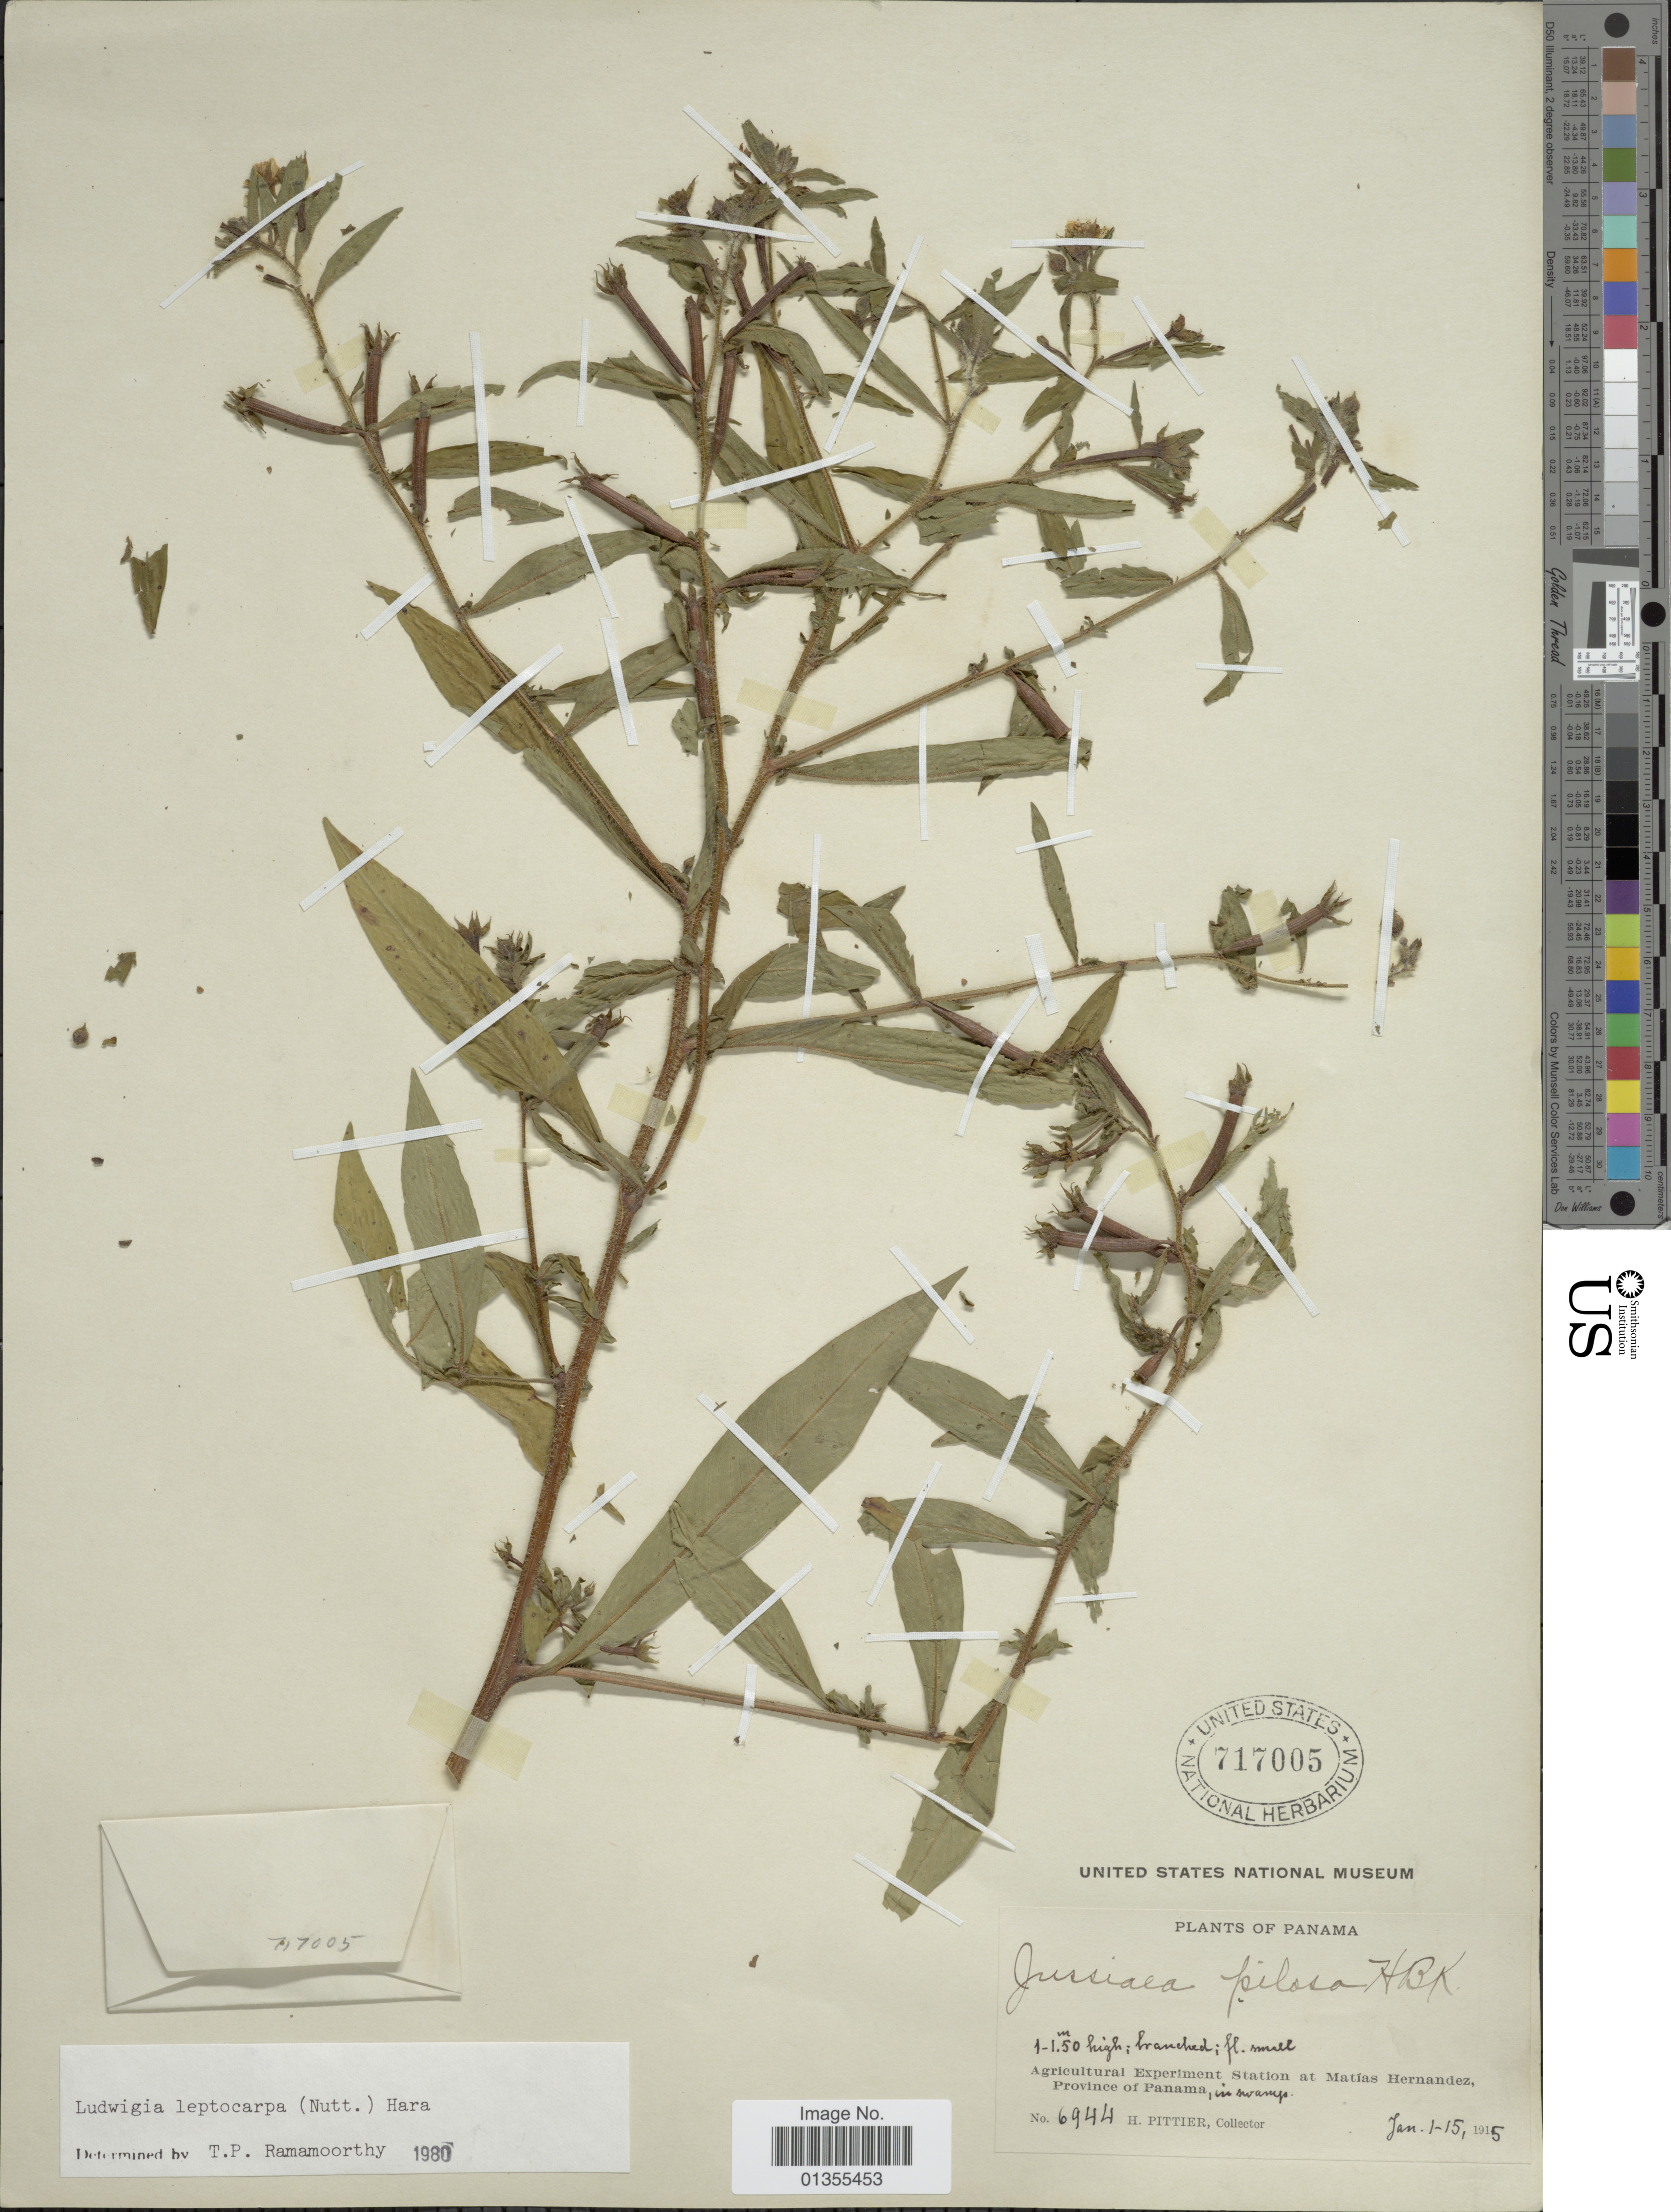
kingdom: Plantae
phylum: Tracheophyta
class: Magnoliopsida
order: Myrtales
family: Onagraceae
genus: Ludwigia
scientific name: Ludwigia leptocarpa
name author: (Nutt.) H. Hara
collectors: H. F. Pittier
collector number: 6944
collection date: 1915-01-01/1915-01-15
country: Panama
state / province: Panamá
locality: Agricultural Experiment Station at Matías Hernandez, Province of Panama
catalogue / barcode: US 717005